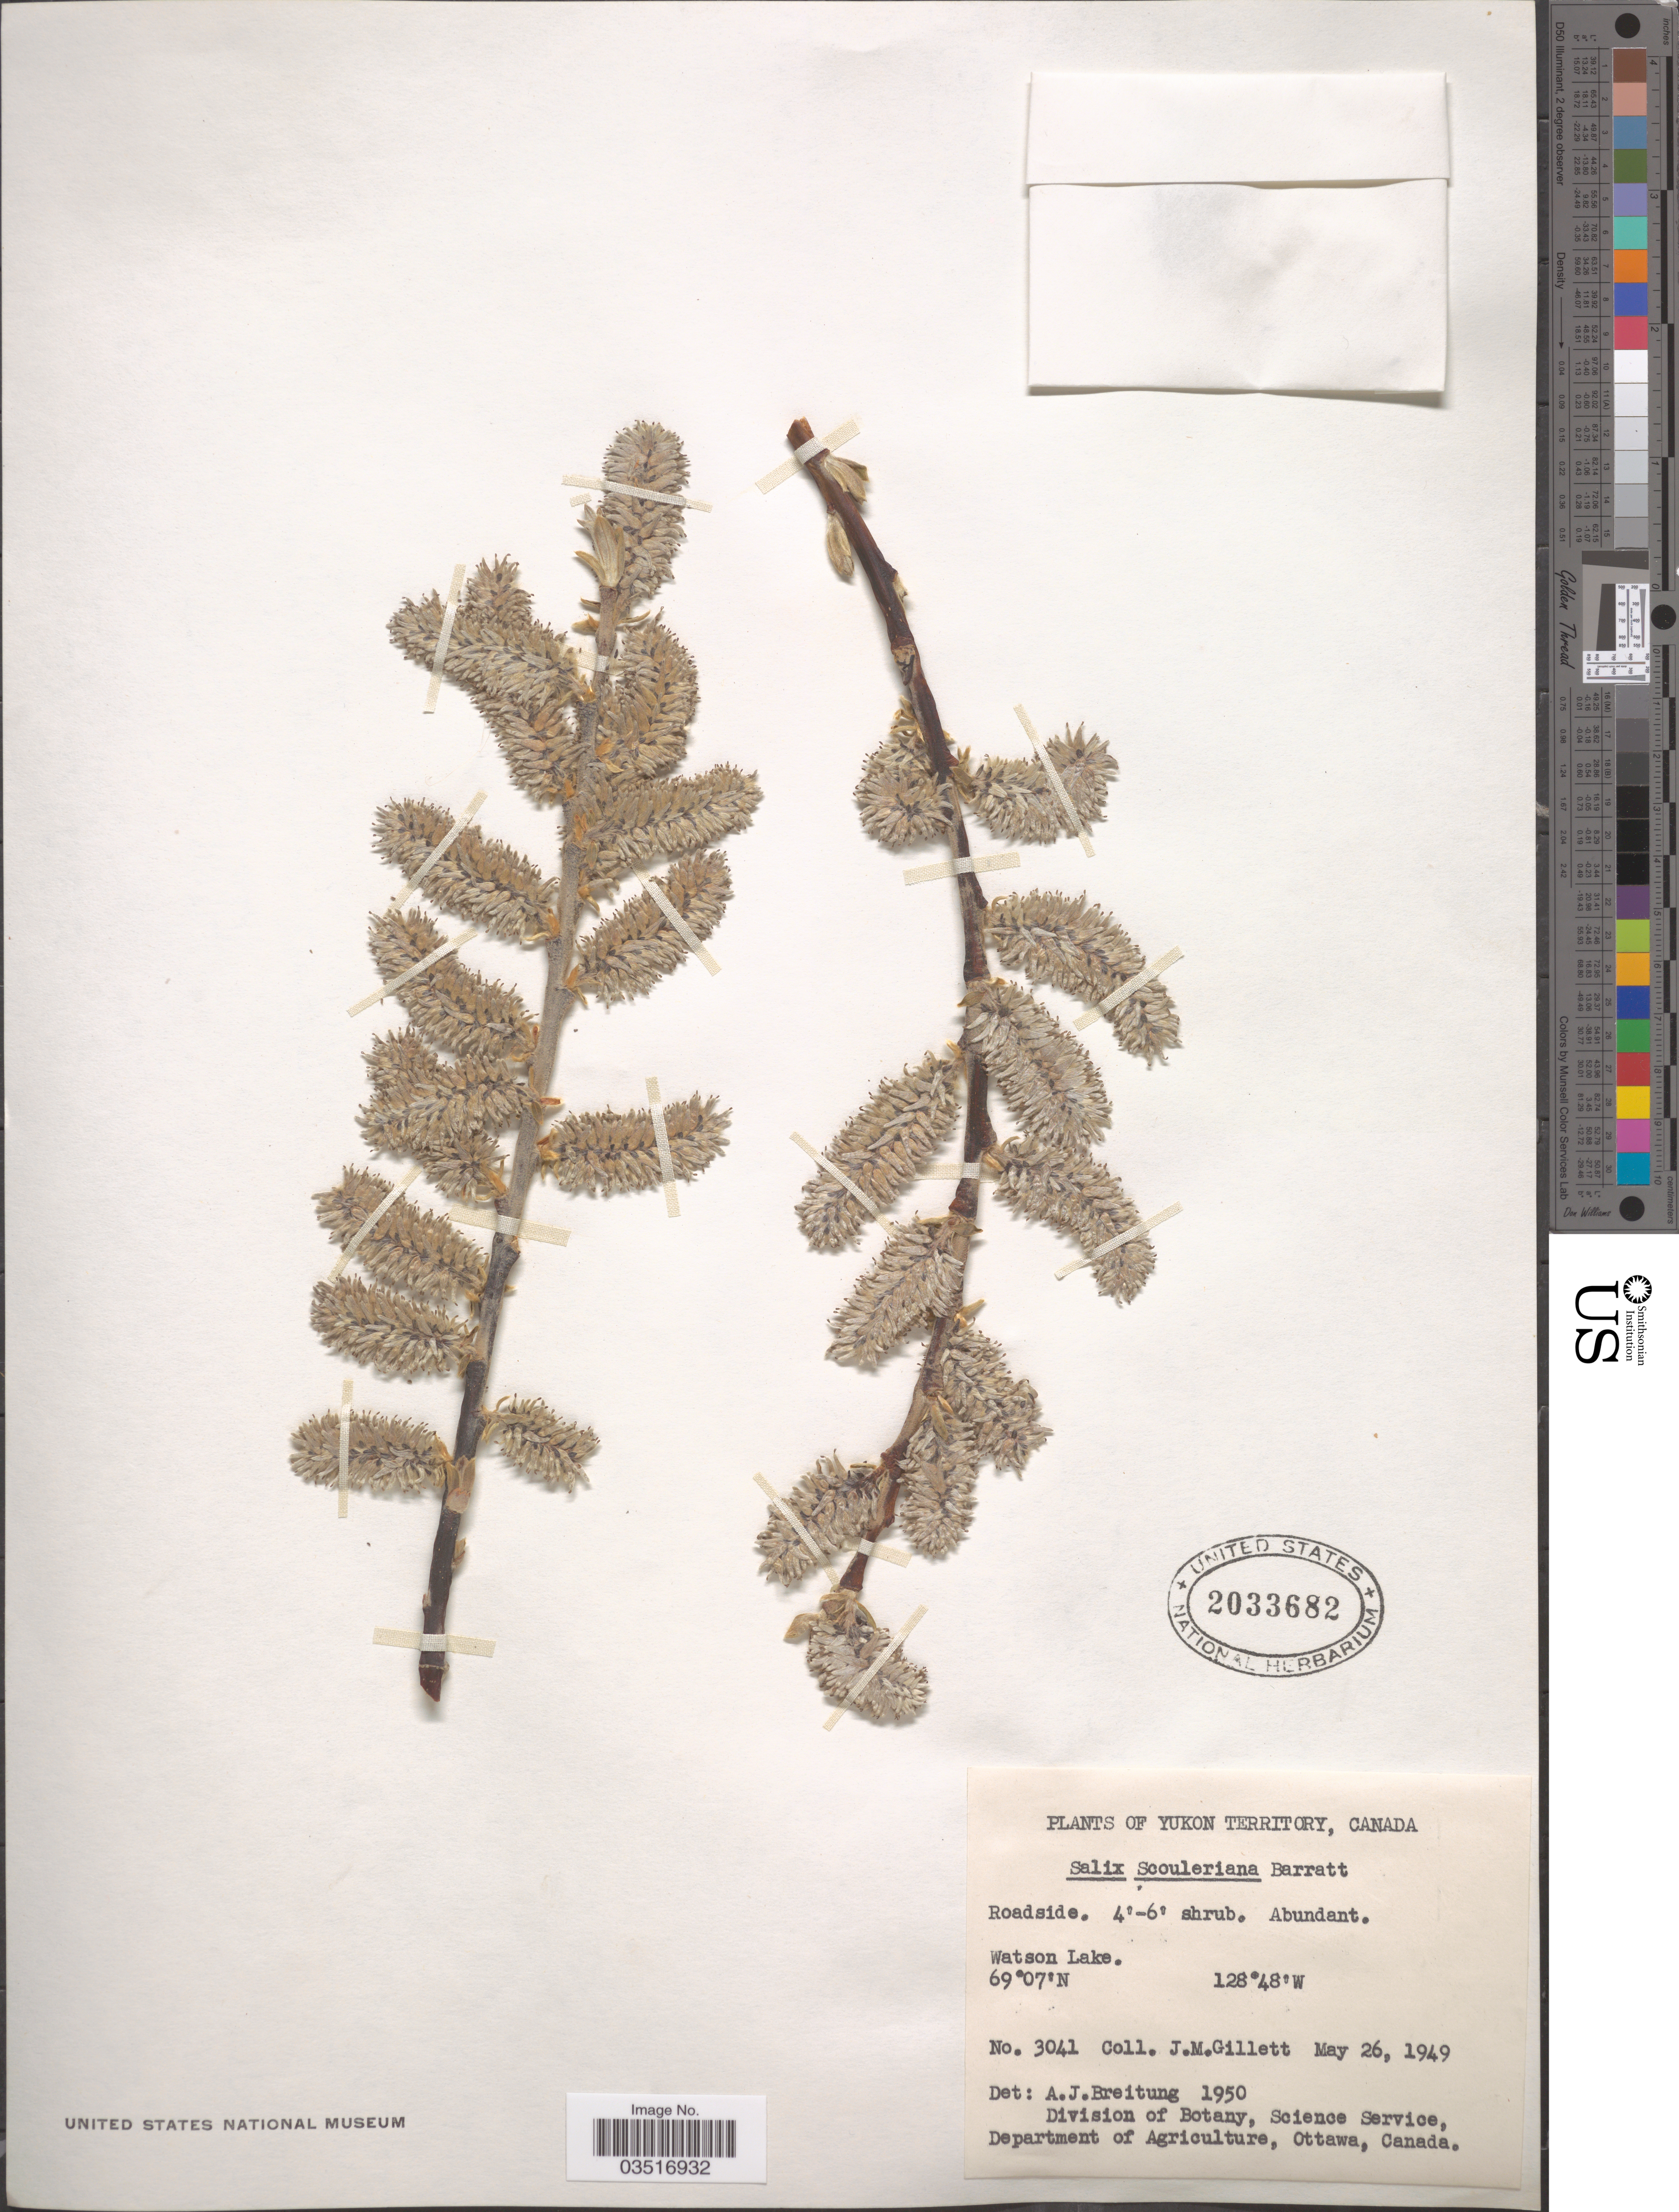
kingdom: Plantae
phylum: Tracheophyta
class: Magnoliopsida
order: Malpighiales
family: Salicaceae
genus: Salix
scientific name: Salix scouleriana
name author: Barratt ex Hook.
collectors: J. M. Gillett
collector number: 3041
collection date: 1949-05-26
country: Canada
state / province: Yukon Territory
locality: Roadside. Watson Lake.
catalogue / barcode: US 2033682